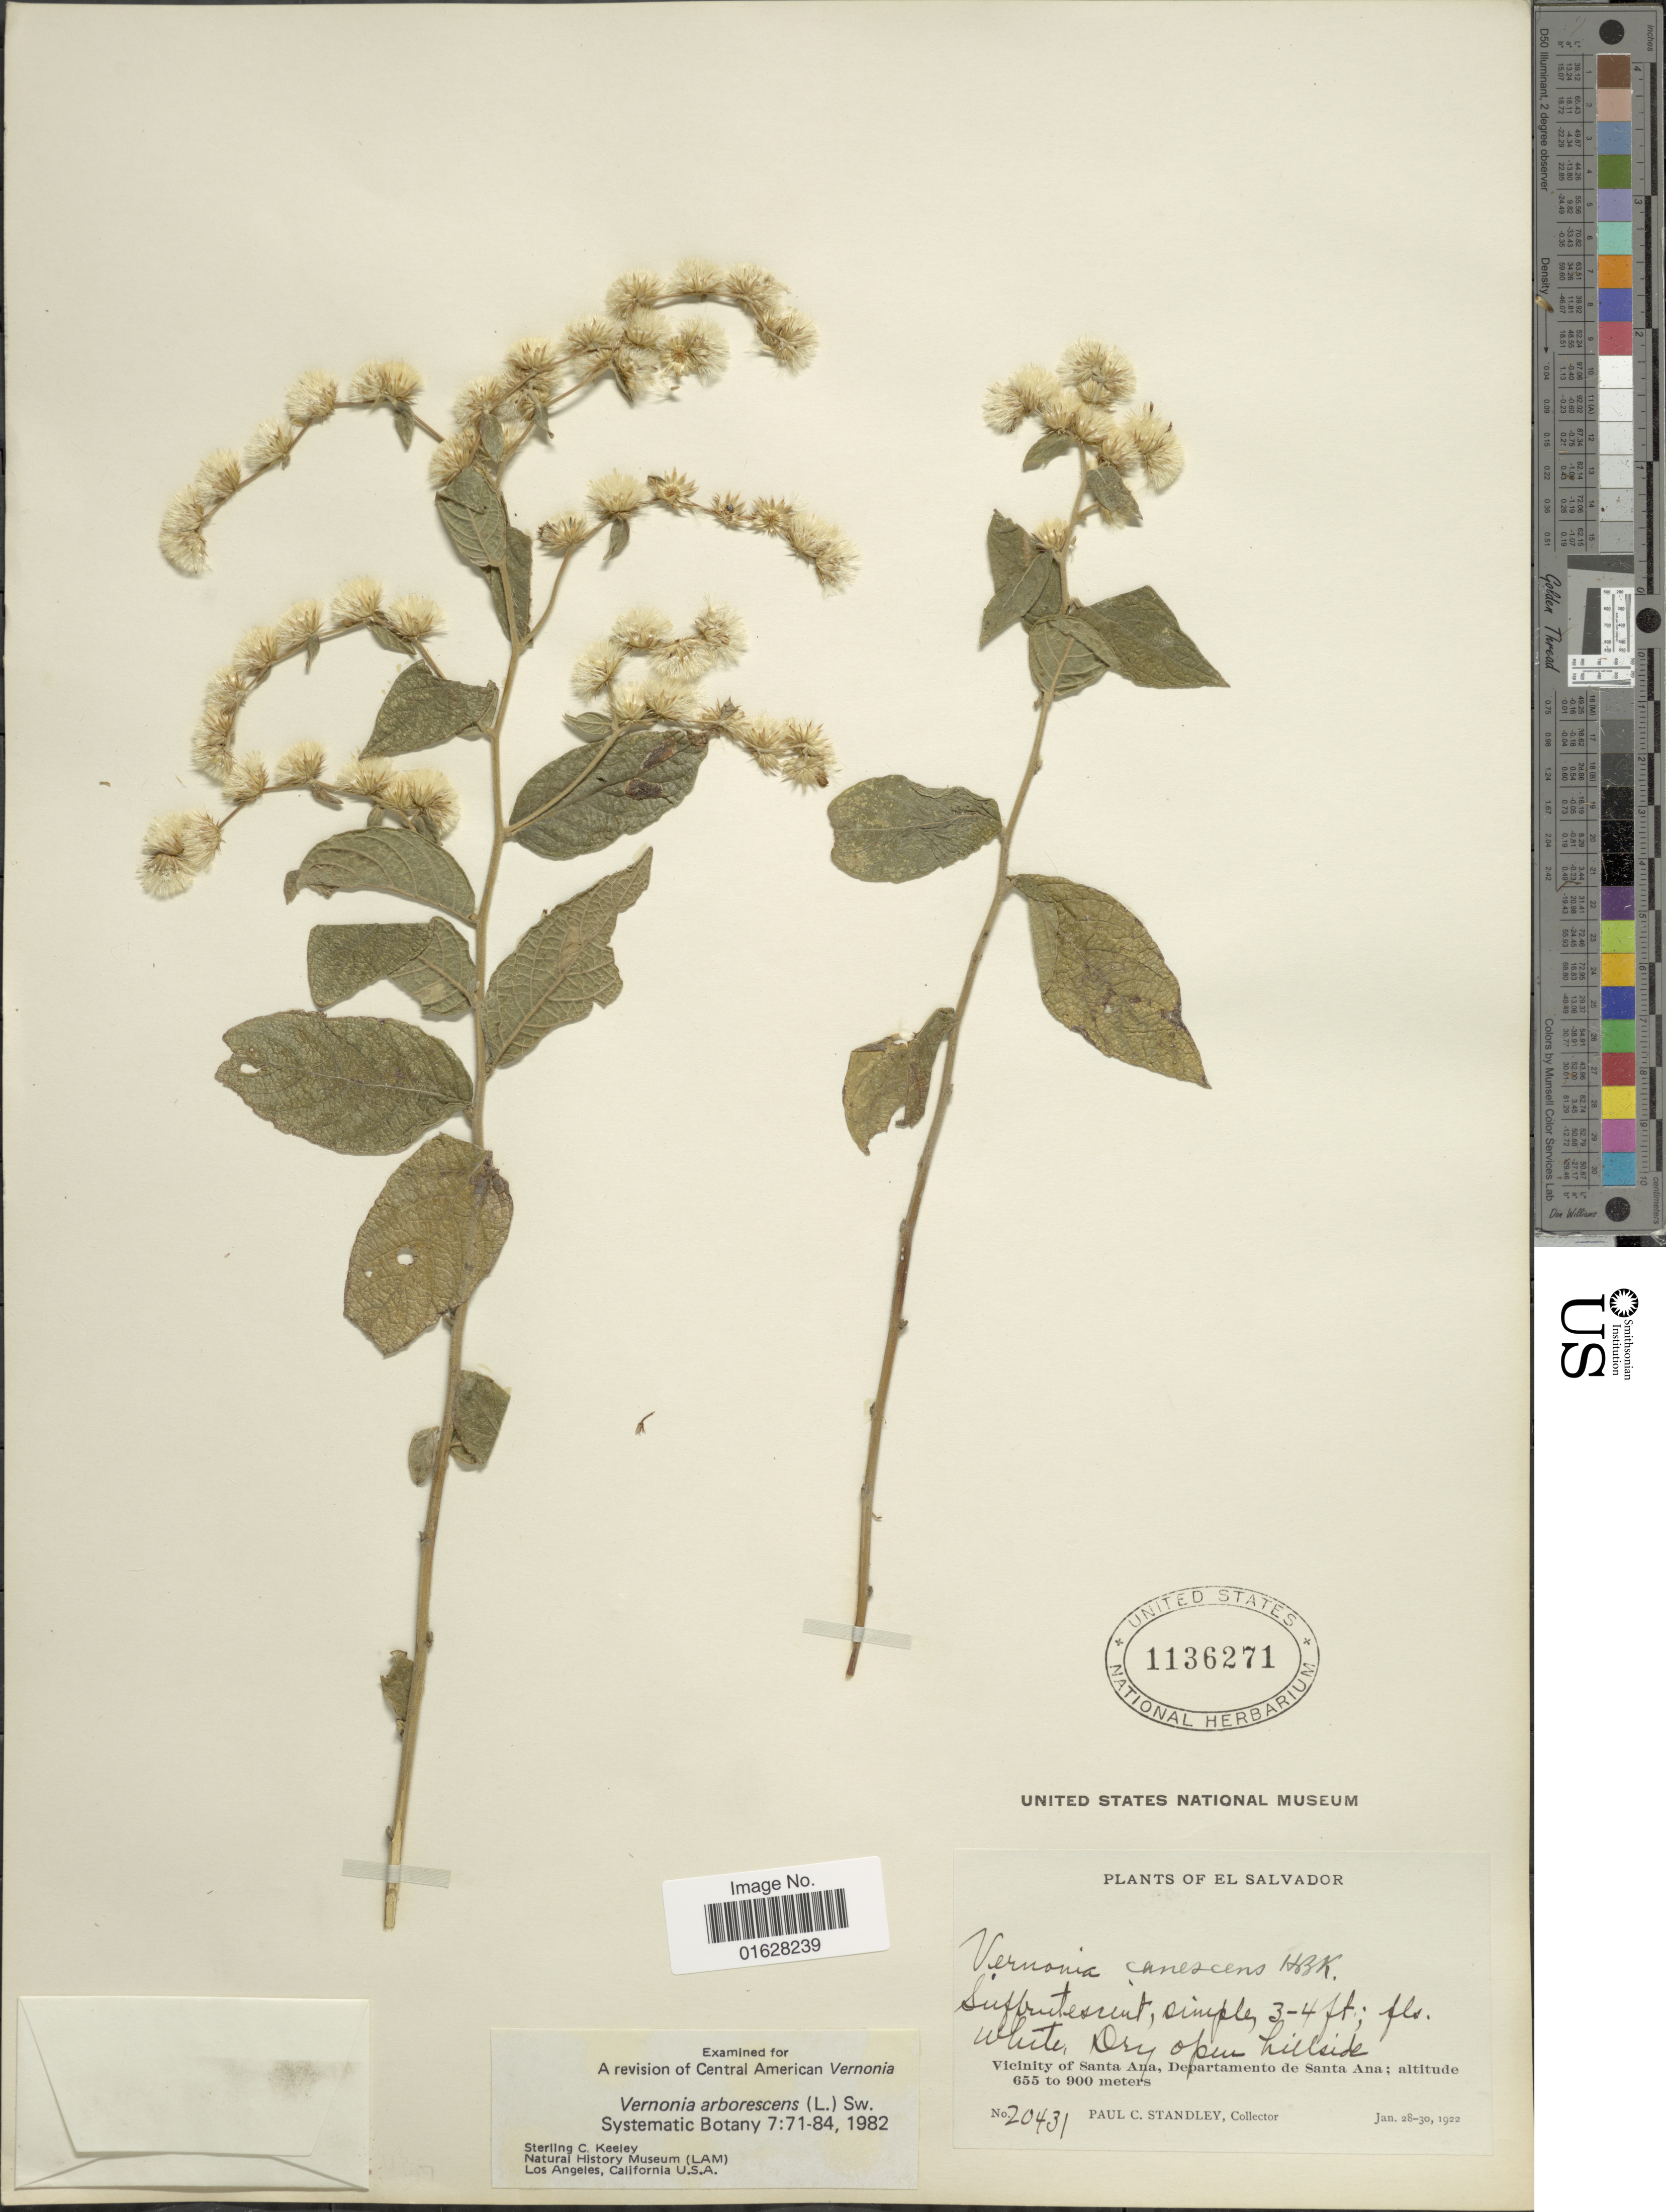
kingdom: Plantae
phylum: Tracheophyta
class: Magnoliopsida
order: Asterales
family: Asteraceae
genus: Lepidaploa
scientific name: Lepidaploa canescens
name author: (Kunth) H. Rob.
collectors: P. C. Standley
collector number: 20431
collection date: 1922-01-28/1922-01-30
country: El Salvador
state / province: Santa Ana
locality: Vicinity of Santa Ana, Departamento de Santa Ana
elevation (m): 655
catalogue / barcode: US 1136271